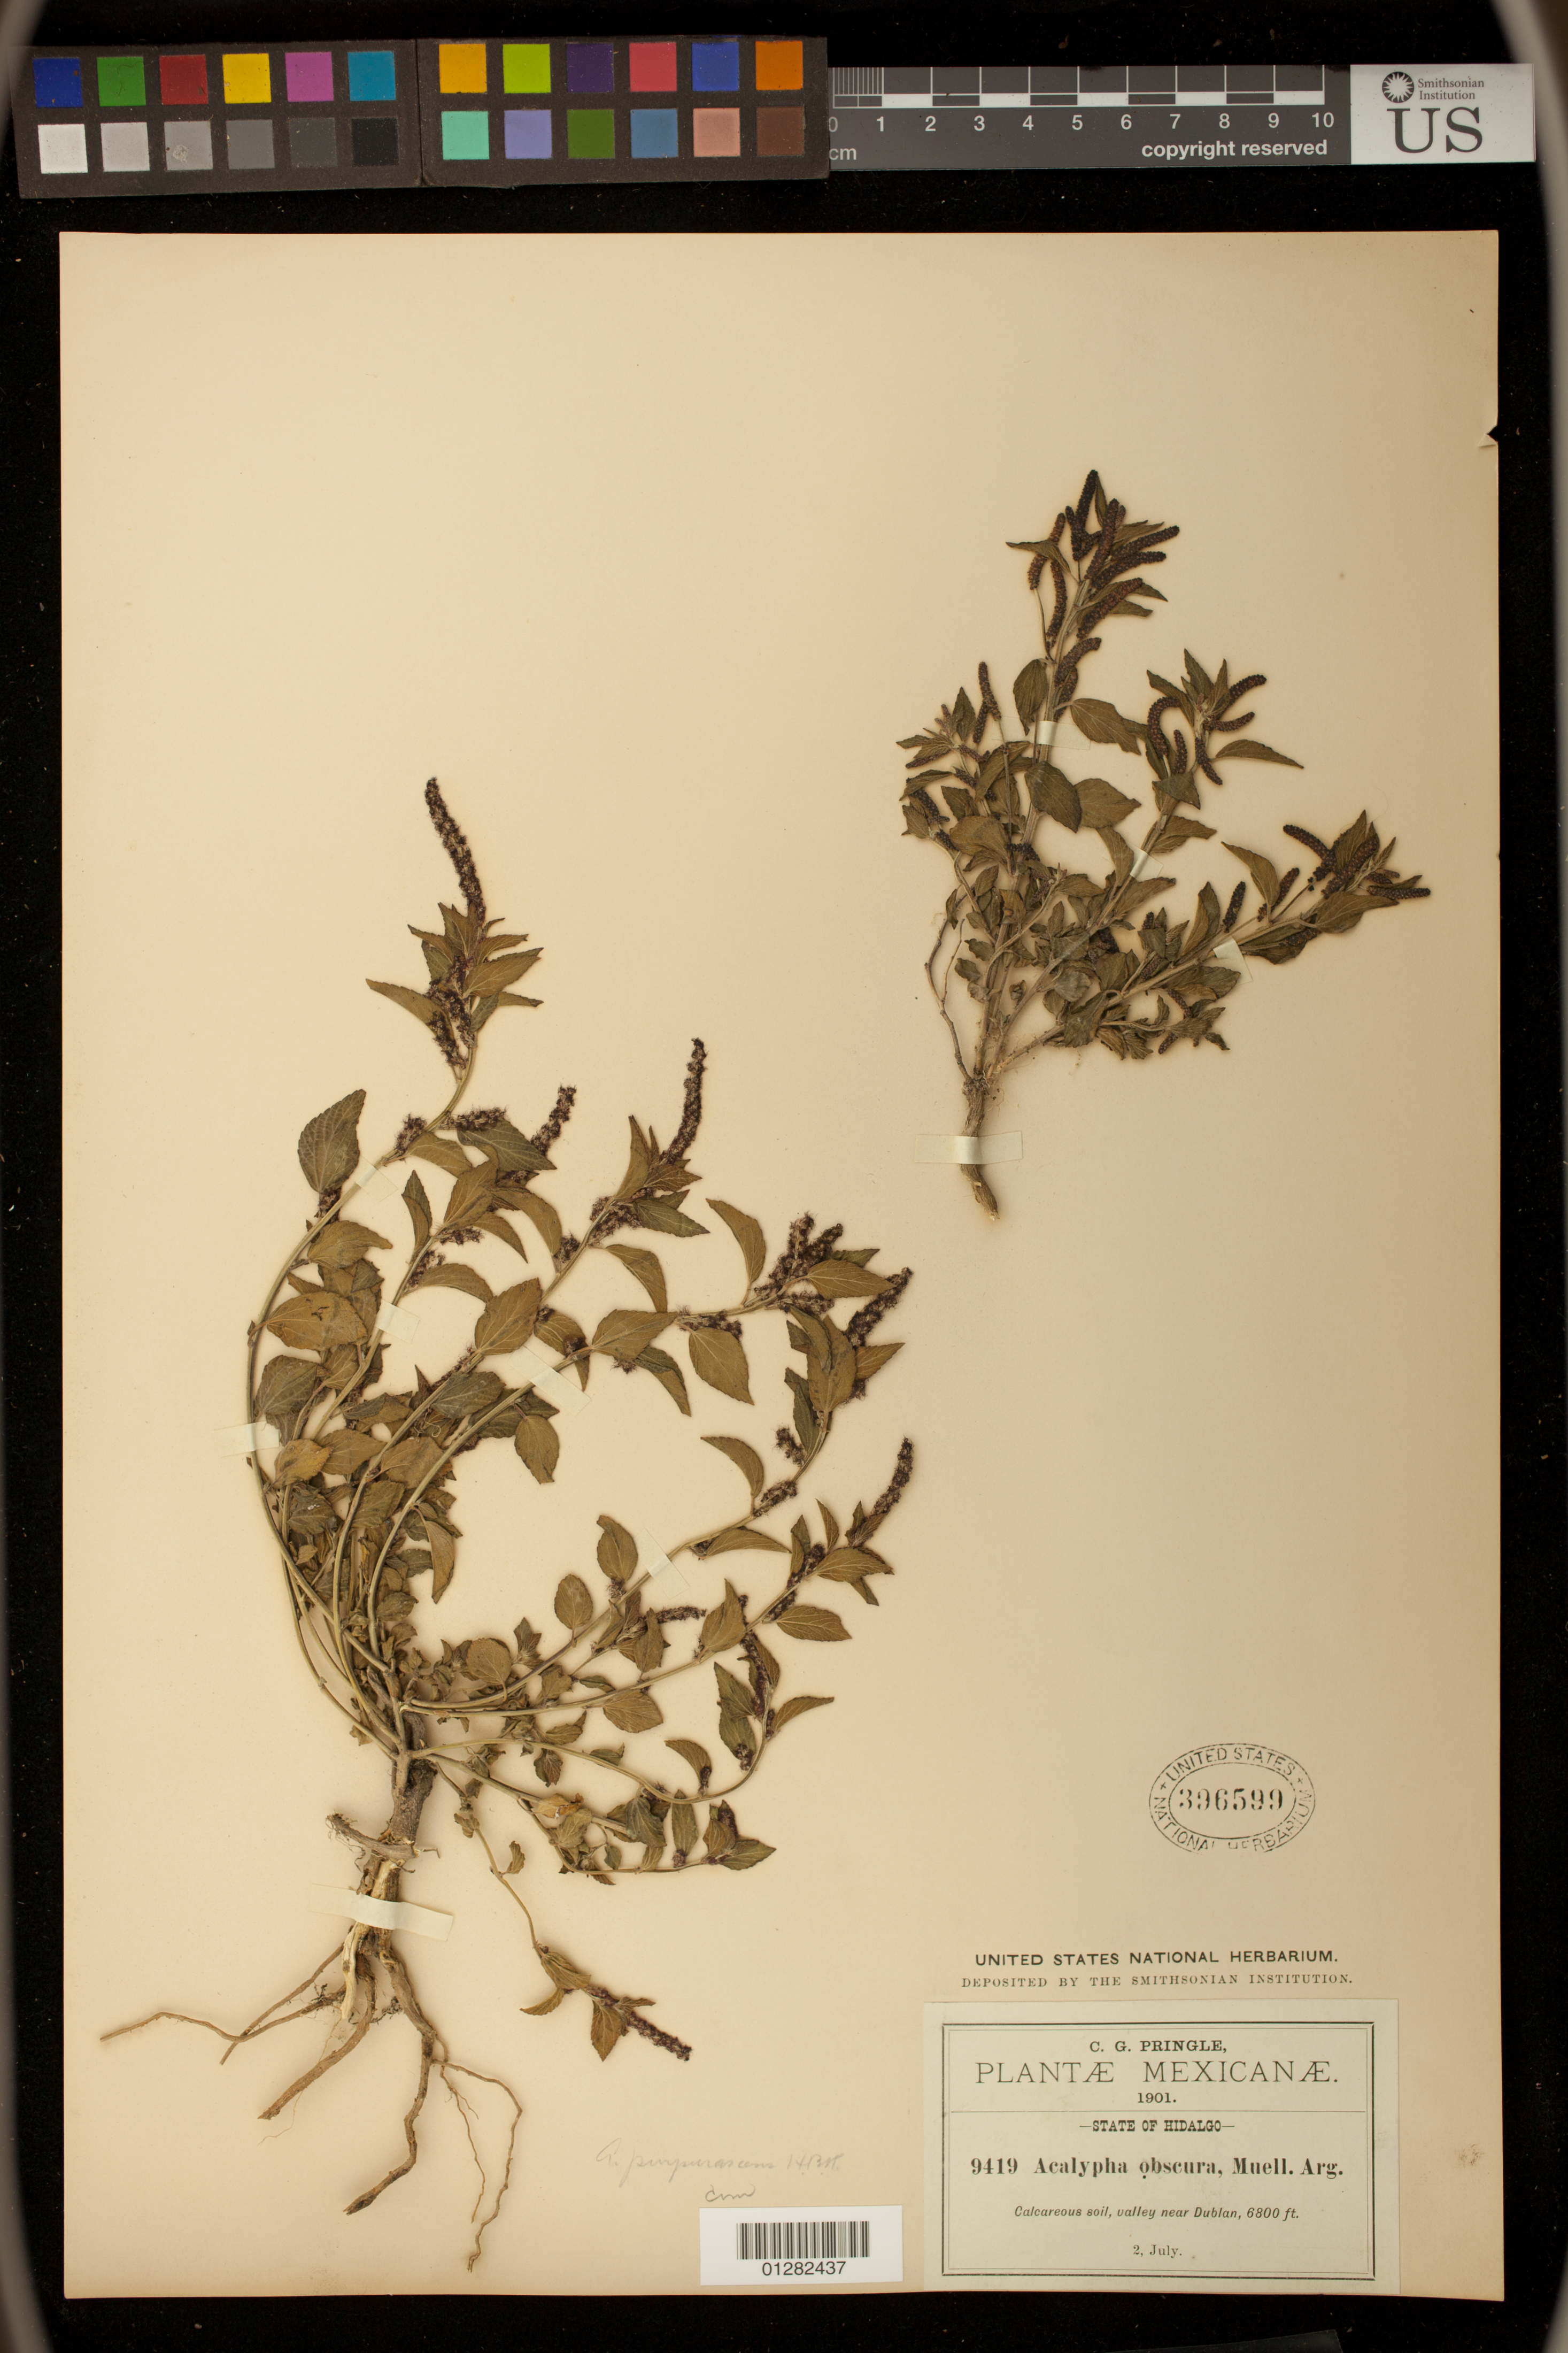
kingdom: Plantae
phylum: Tracheophyta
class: Magnoliopsida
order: Malpighiales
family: Euphorbiaceae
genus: Acalypha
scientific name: Acalypha purpurascens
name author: Kunth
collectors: Bro. Nil & Bro. G. Arsène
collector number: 9419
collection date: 1901-07-02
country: Mexico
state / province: Hidalgo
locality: Valley near Dublan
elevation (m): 2073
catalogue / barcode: US 396599